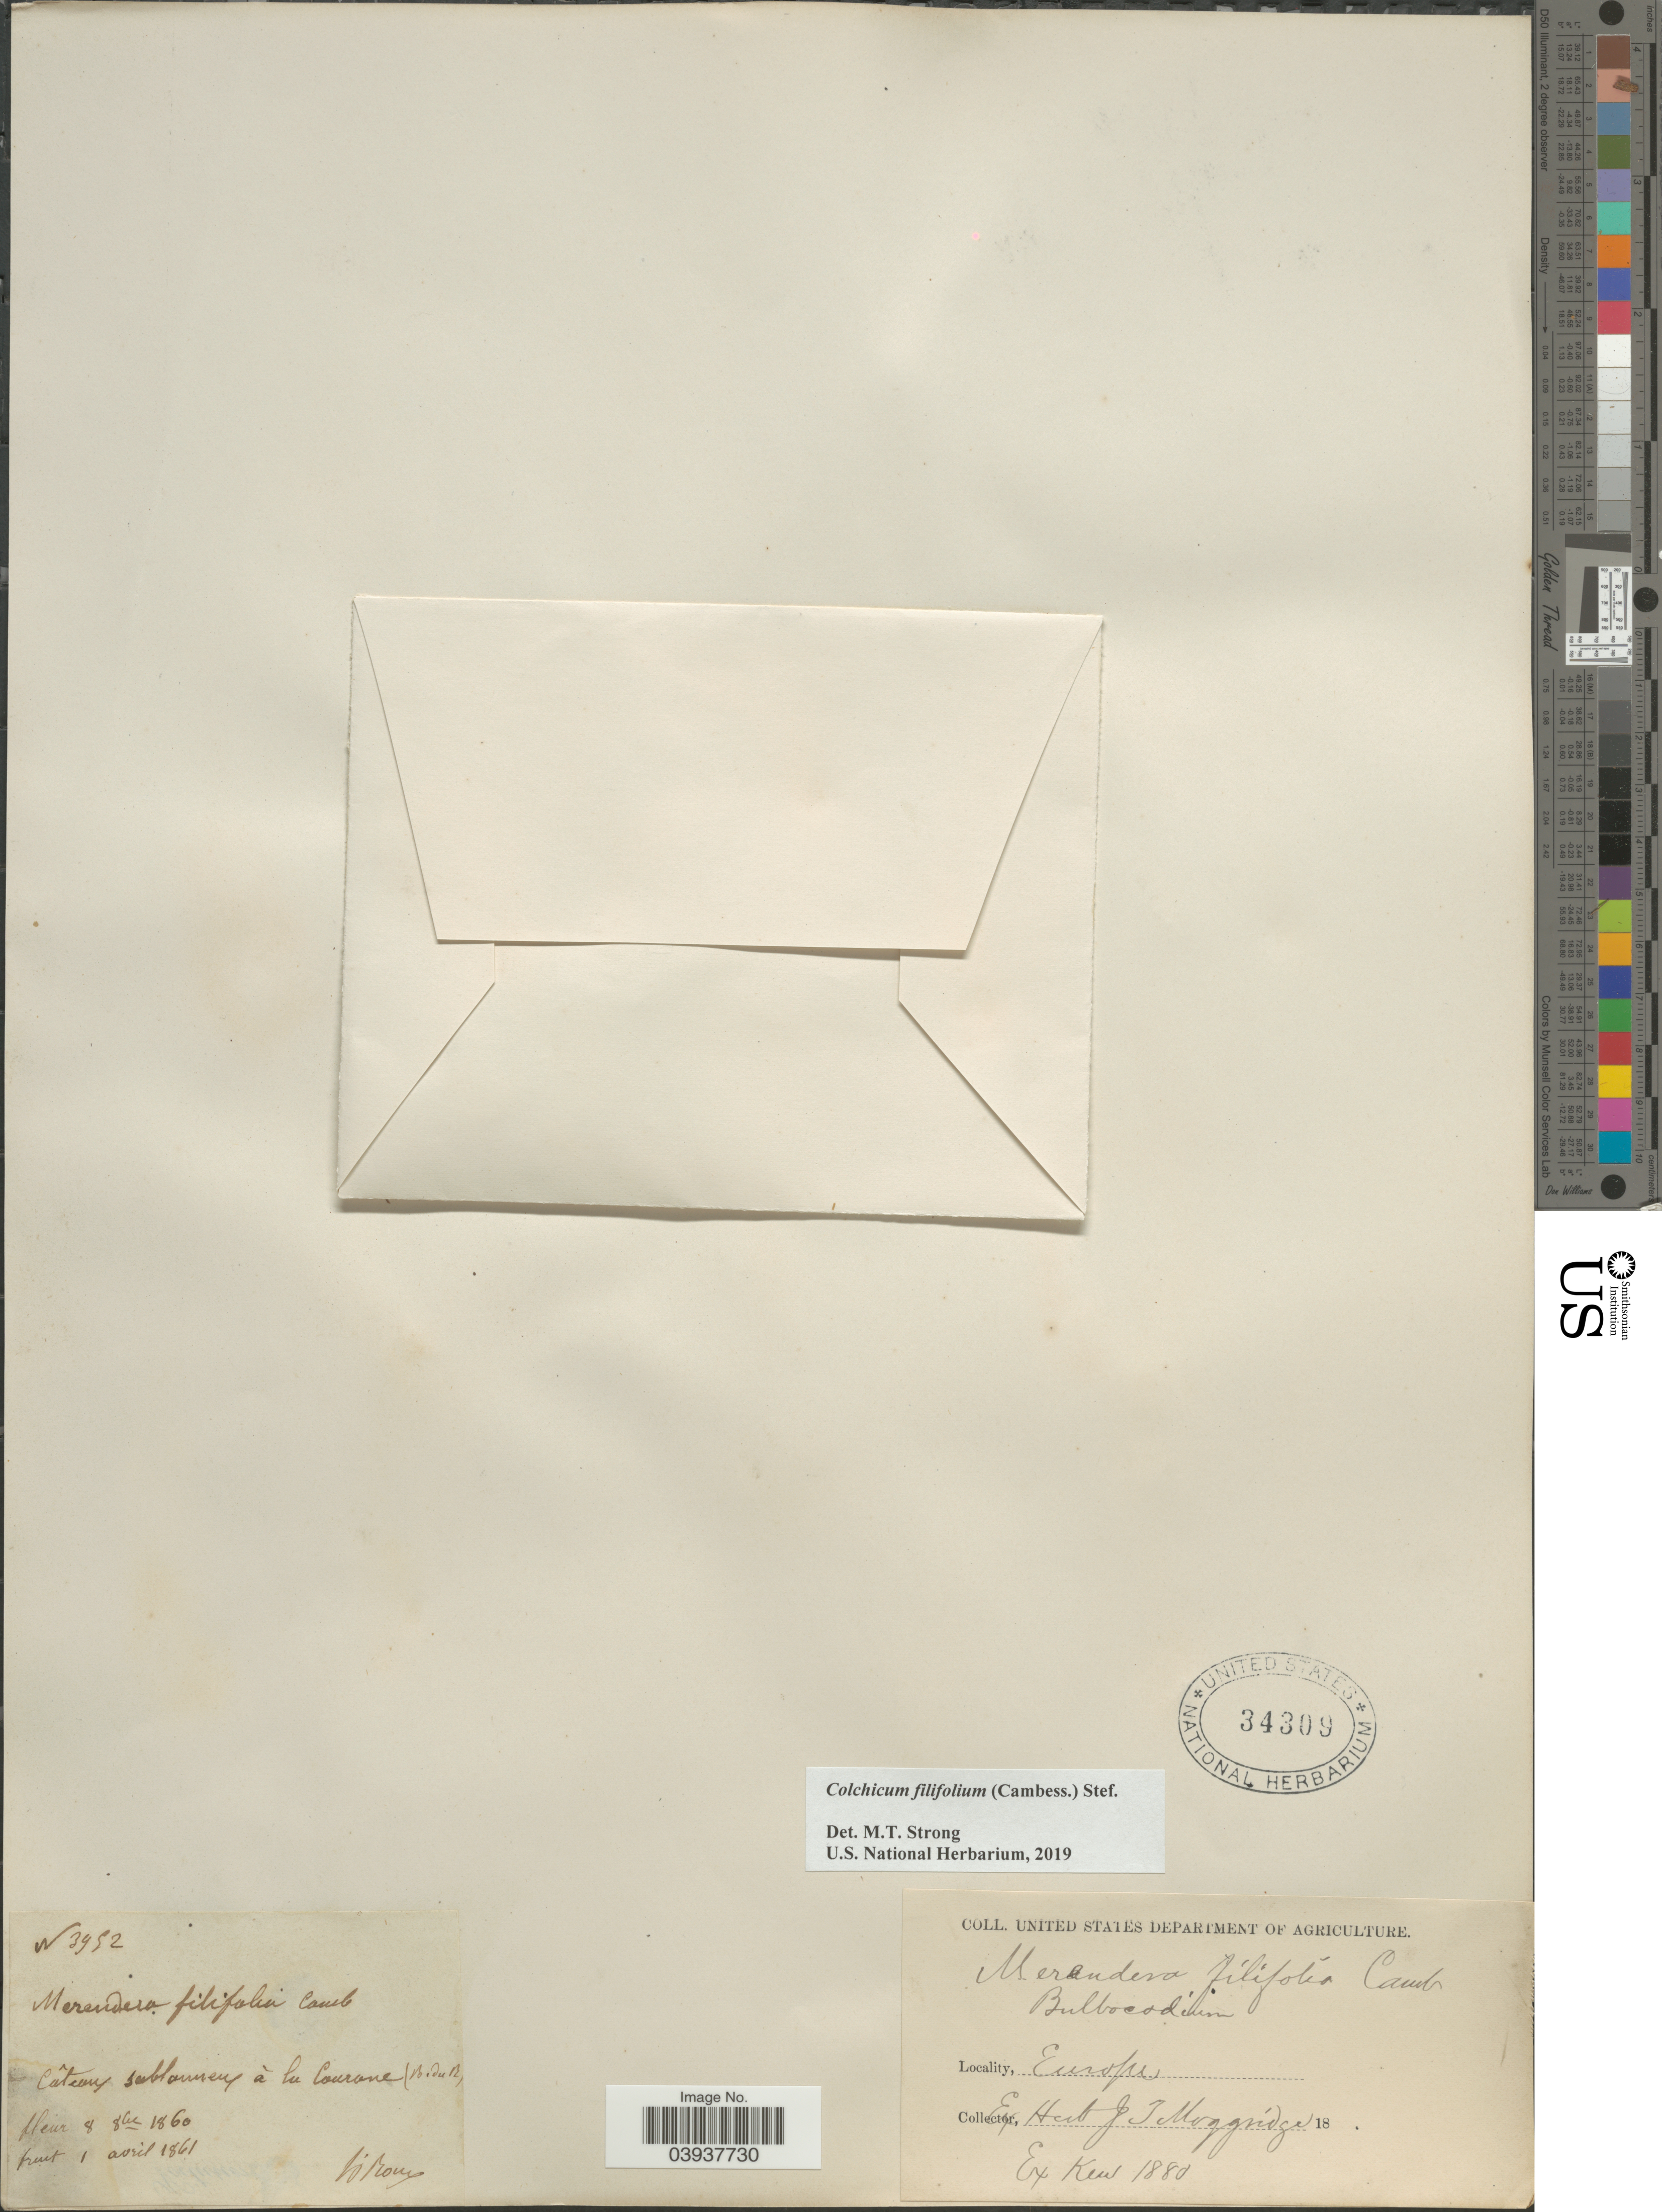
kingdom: Plantae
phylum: Tracheophyta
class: Liliopsida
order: Liliales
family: Colchicaceae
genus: Colchicum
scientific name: Colchicum filifolium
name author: (Cambess.) Stef.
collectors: Roux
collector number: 3952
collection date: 1860-12-08/1861-04-01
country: France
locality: Cotaeux sablonneaux a la Courane [interpreted] (B du Rh). Europe.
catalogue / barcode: US 34309